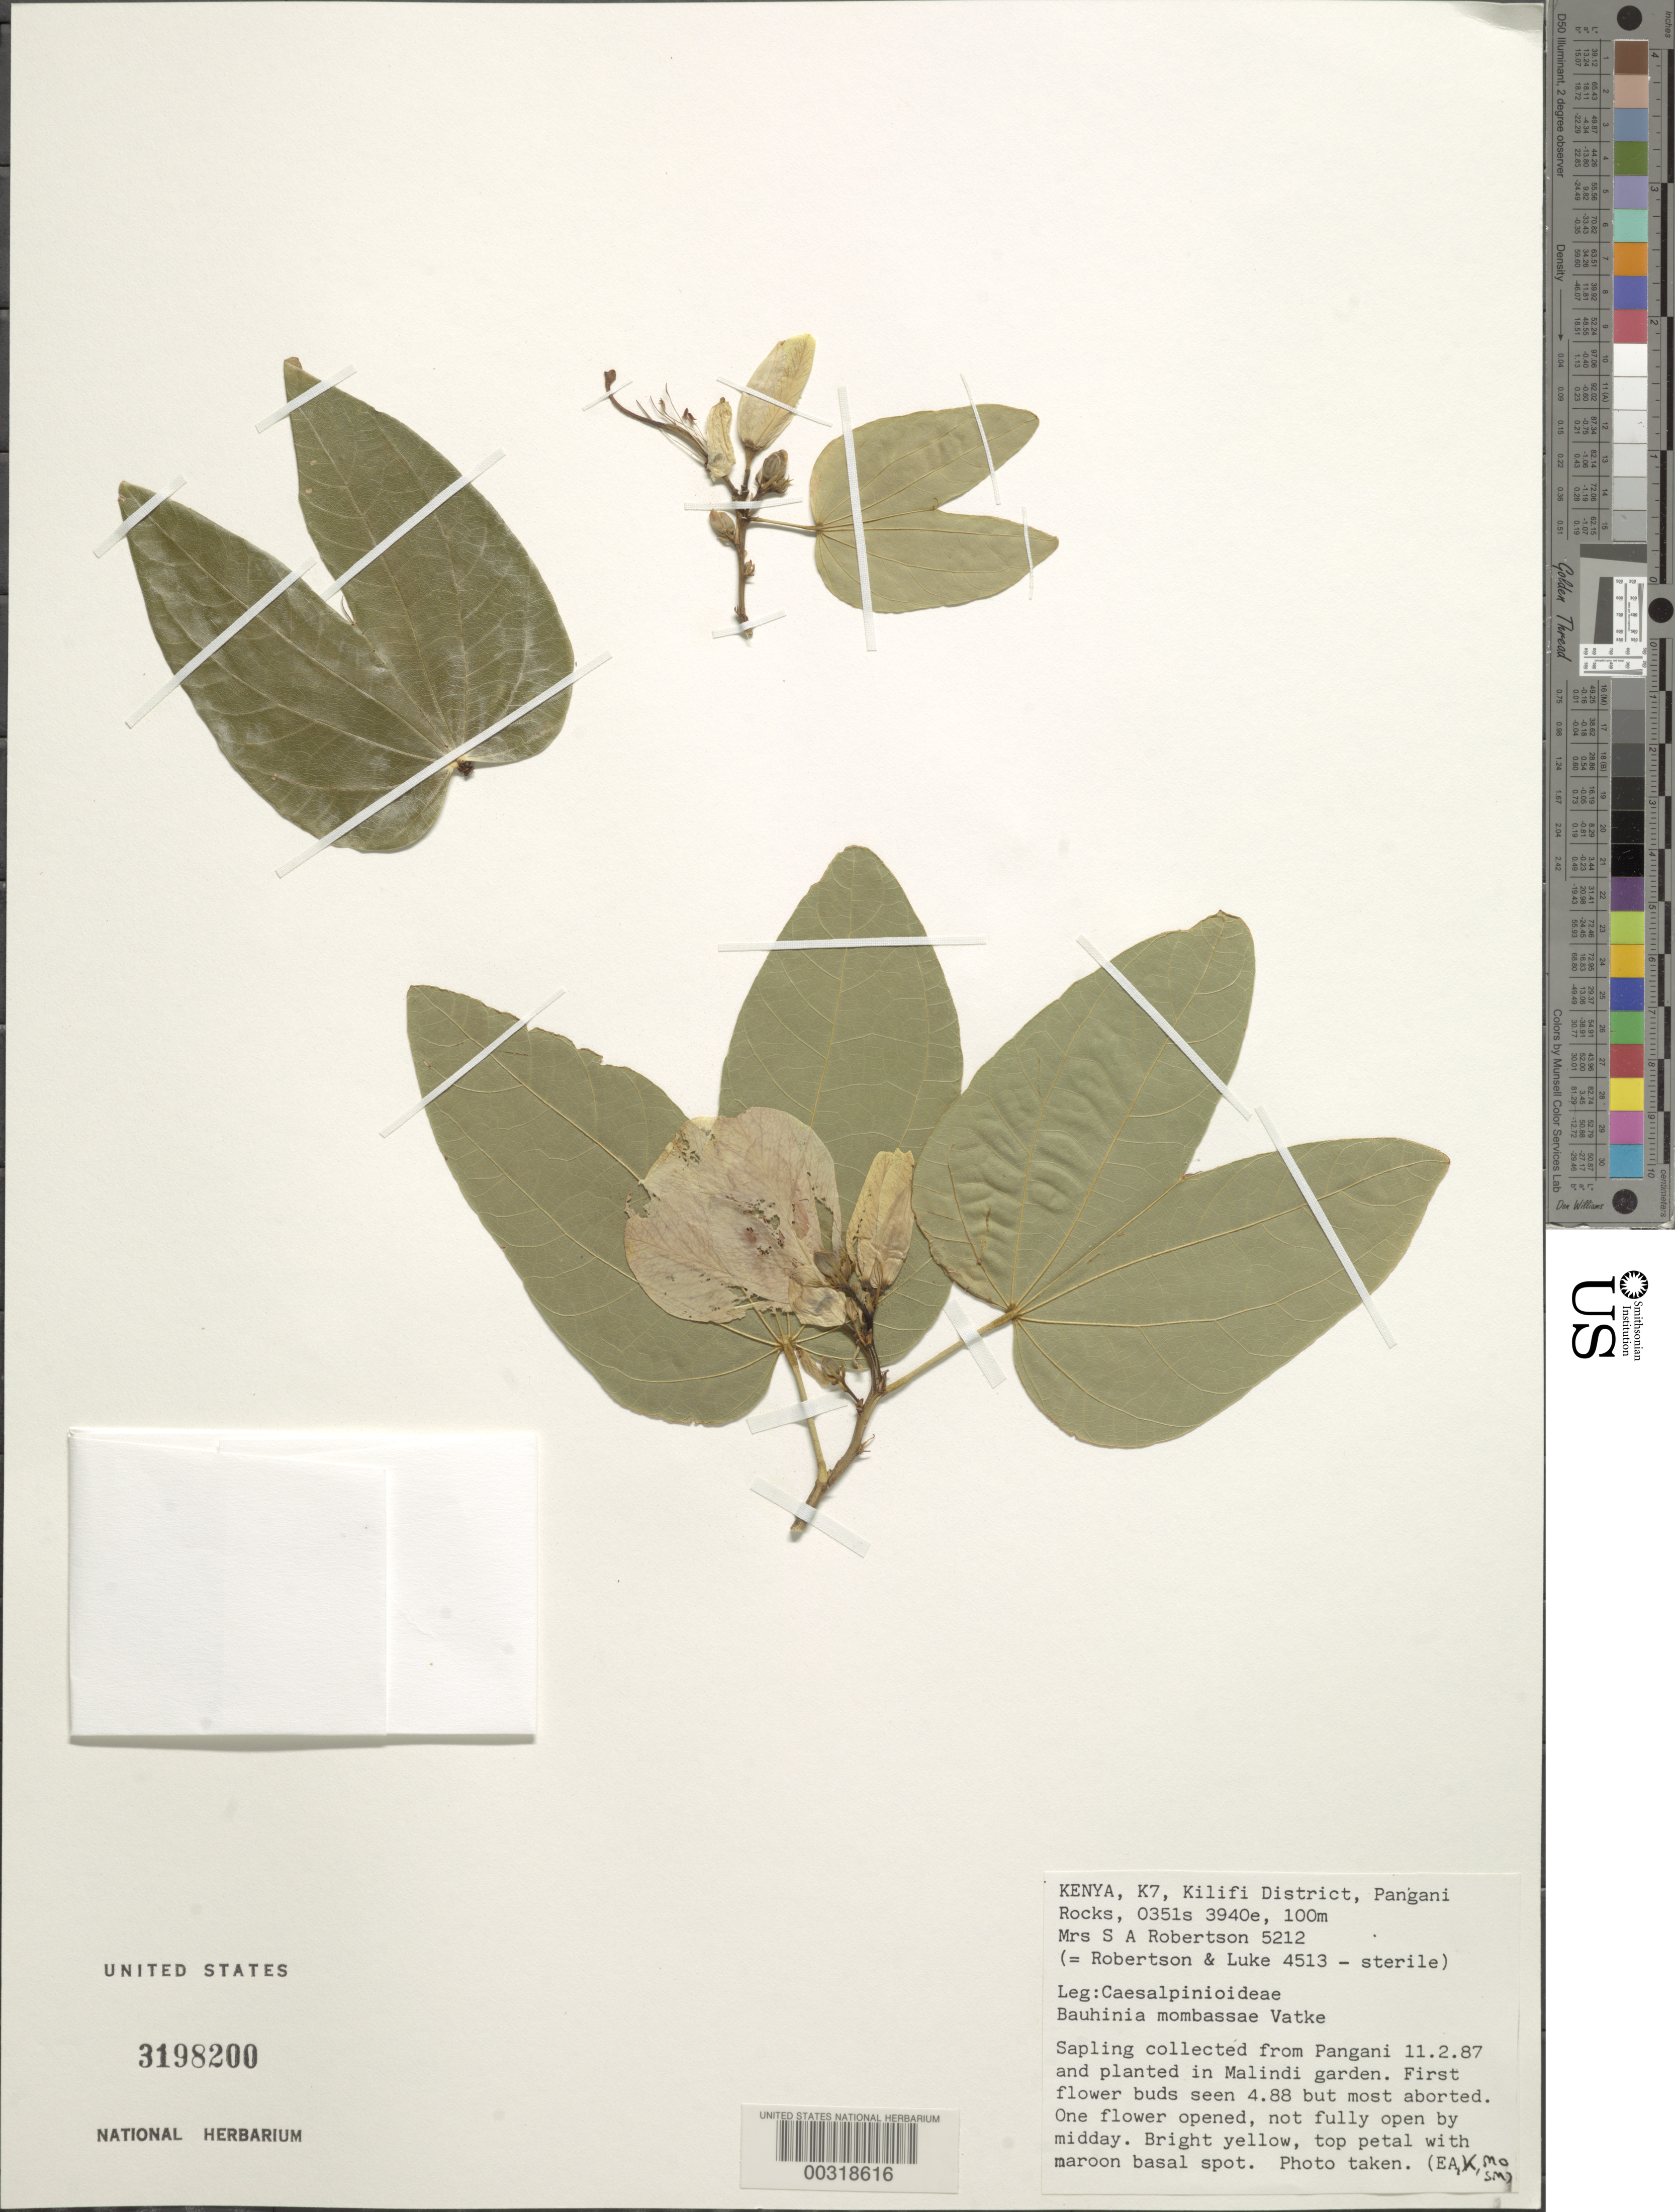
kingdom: Plantae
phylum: Tracheophyta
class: Magnoliopsida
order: Fabales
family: Fabaceae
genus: Bauhinia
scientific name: Bauhinia mombassae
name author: Vatke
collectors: Mrs. S. A. Robertson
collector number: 5212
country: Kenya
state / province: Kilifi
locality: Pangani rocks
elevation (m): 100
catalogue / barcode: US 3198200